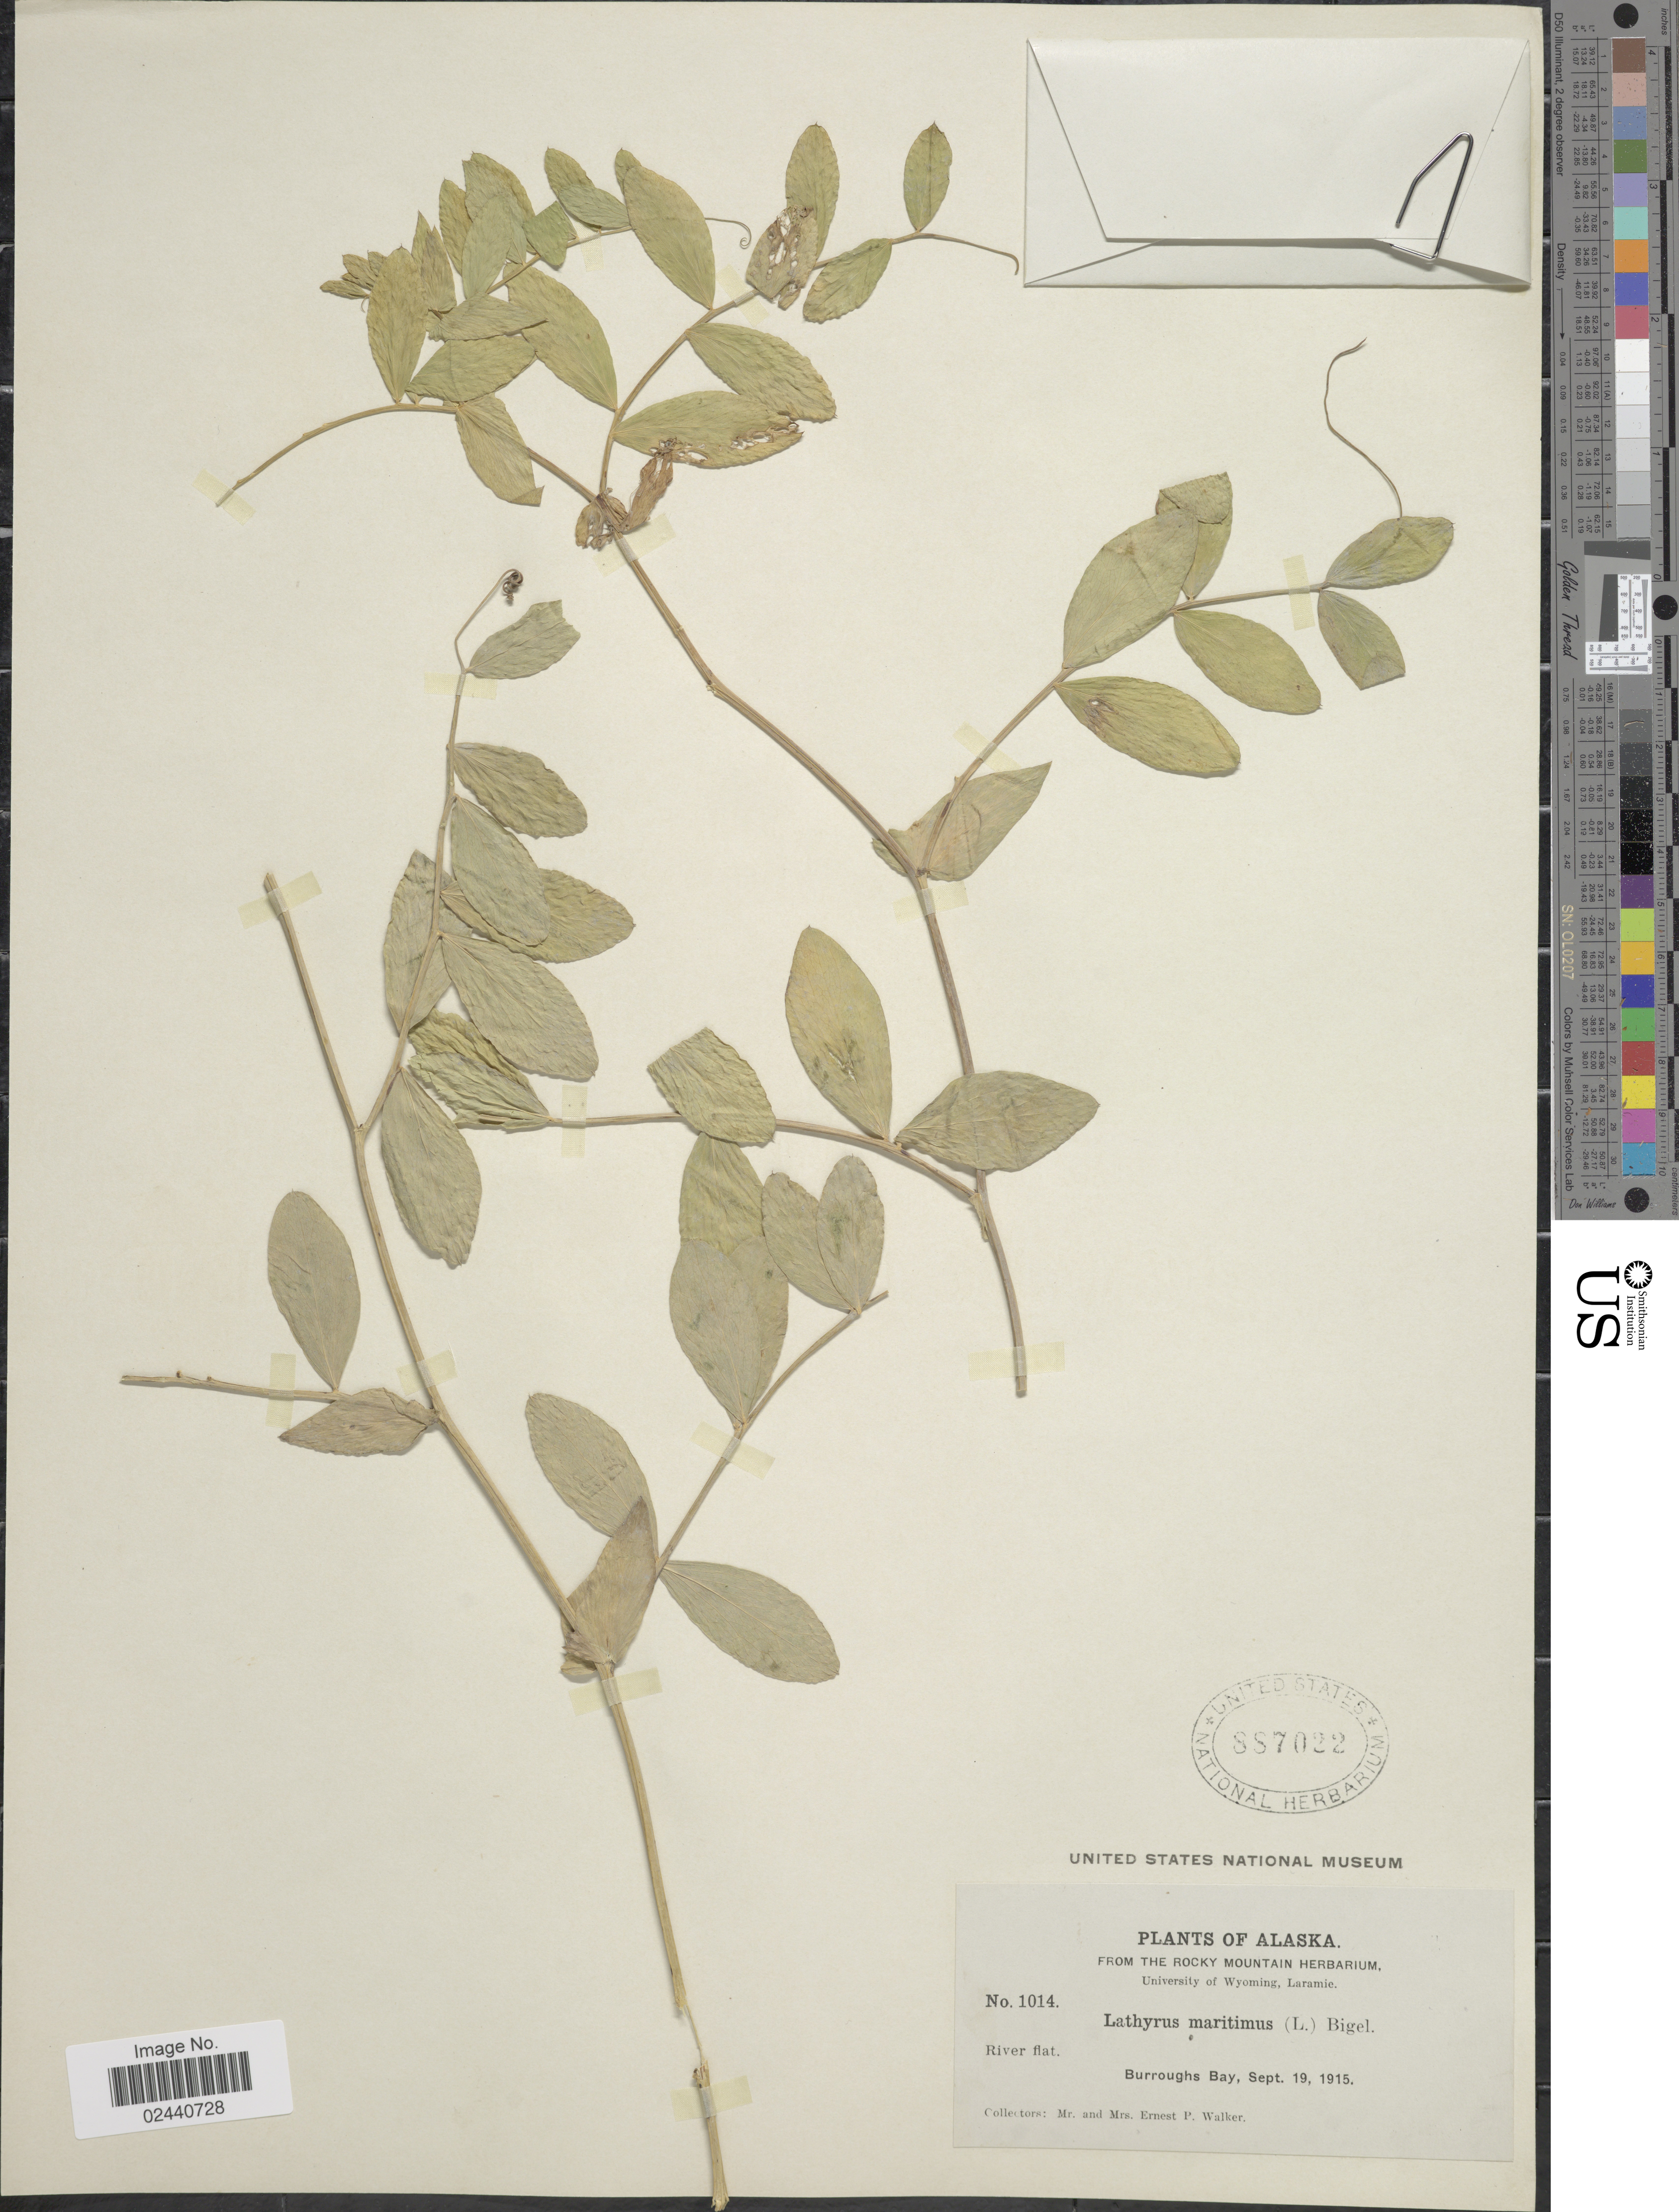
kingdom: Plantae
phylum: Tracheophyta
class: Magnoliopsida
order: Fabales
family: Fabaceae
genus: Lathyrus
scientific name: Lathyrus japonicus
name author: Willd.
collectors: E. P. Walker & E. Walker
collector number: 1014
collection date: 1915-09-19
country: United States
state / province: Alaska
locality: Burroughs Bay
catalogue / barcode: US 887022